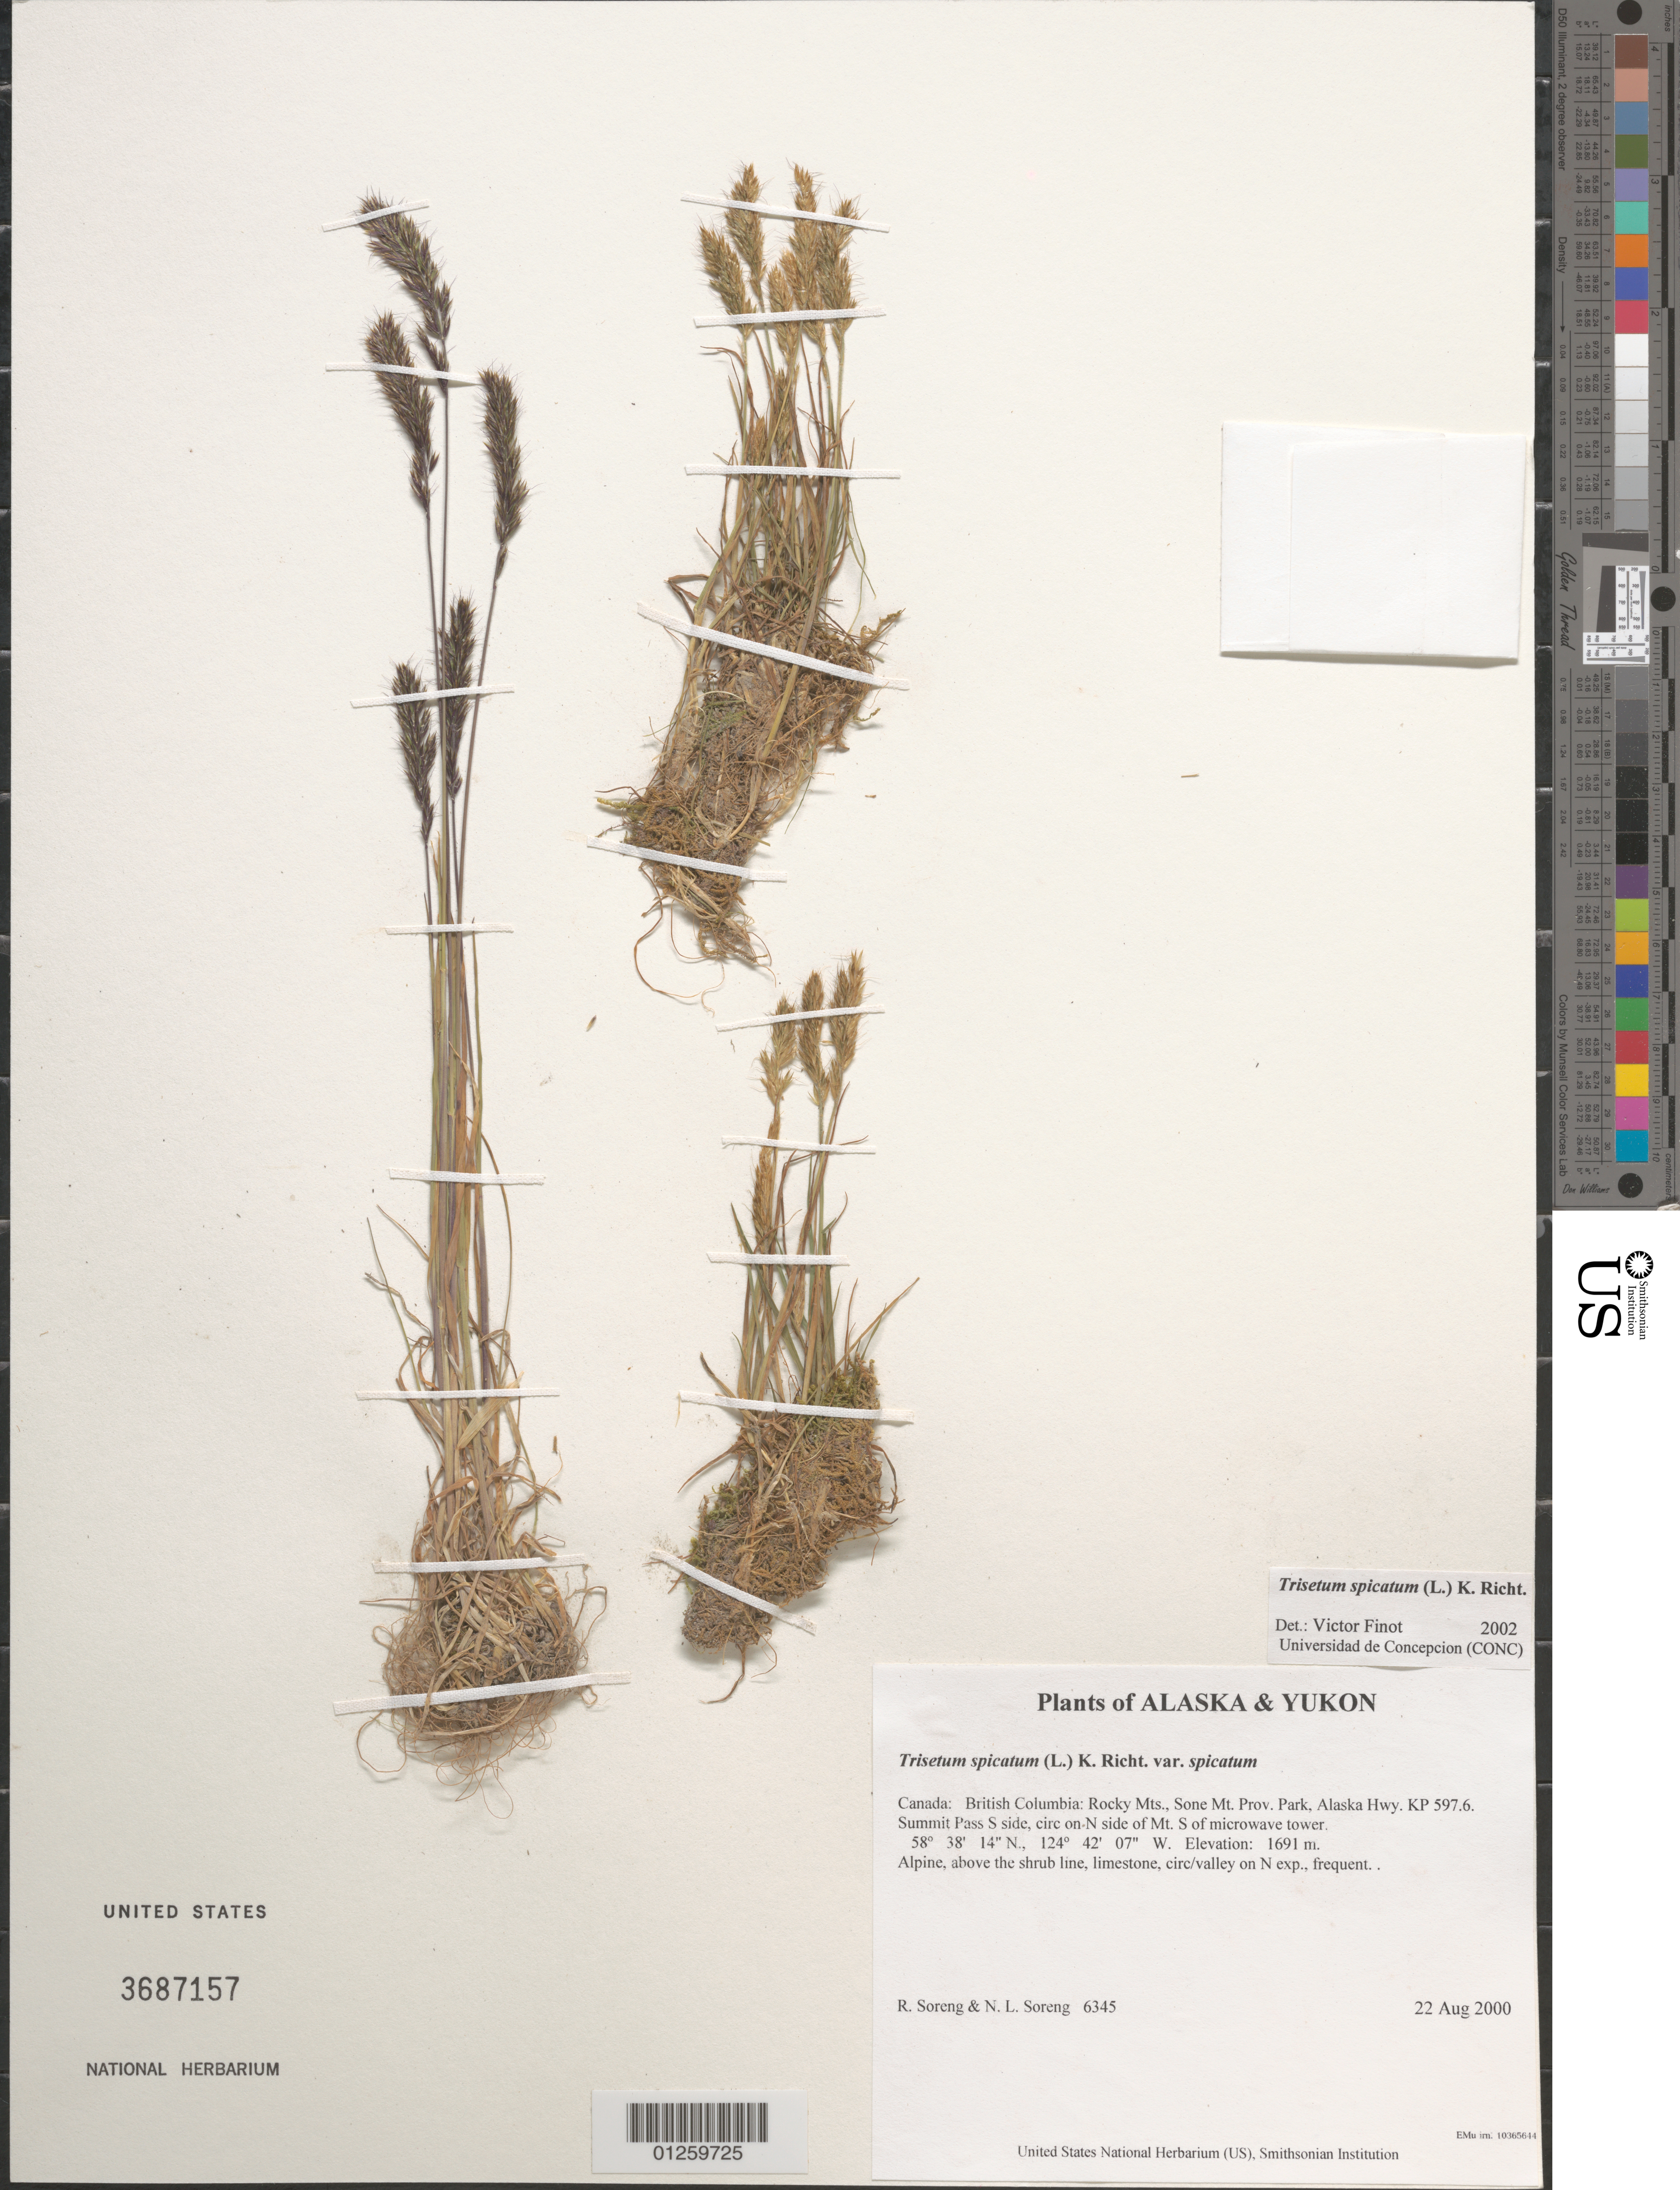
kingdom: Plantae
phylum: Tracheophyta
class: Liliopsida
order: Poales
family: Poaceae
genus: Koeleria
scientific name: Koeleria spicata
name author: (L.) Barberá et al.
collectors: R. J. Soreng & N. L. Soreng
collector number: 6345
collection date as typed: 22 Aug 2000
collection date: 2000-08-22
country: Canada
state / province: British Columbia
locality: Rocky Mts., Sone Mt. Prov. Park, Alaska Hwy. KP 597.6. Summit Pass S side, circ on N side of Mt. S of microwave tower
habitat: Alpine, above the shrub line, limestone, circ/valley on N exp., frequent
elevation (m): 1691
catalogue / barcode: US 3687157